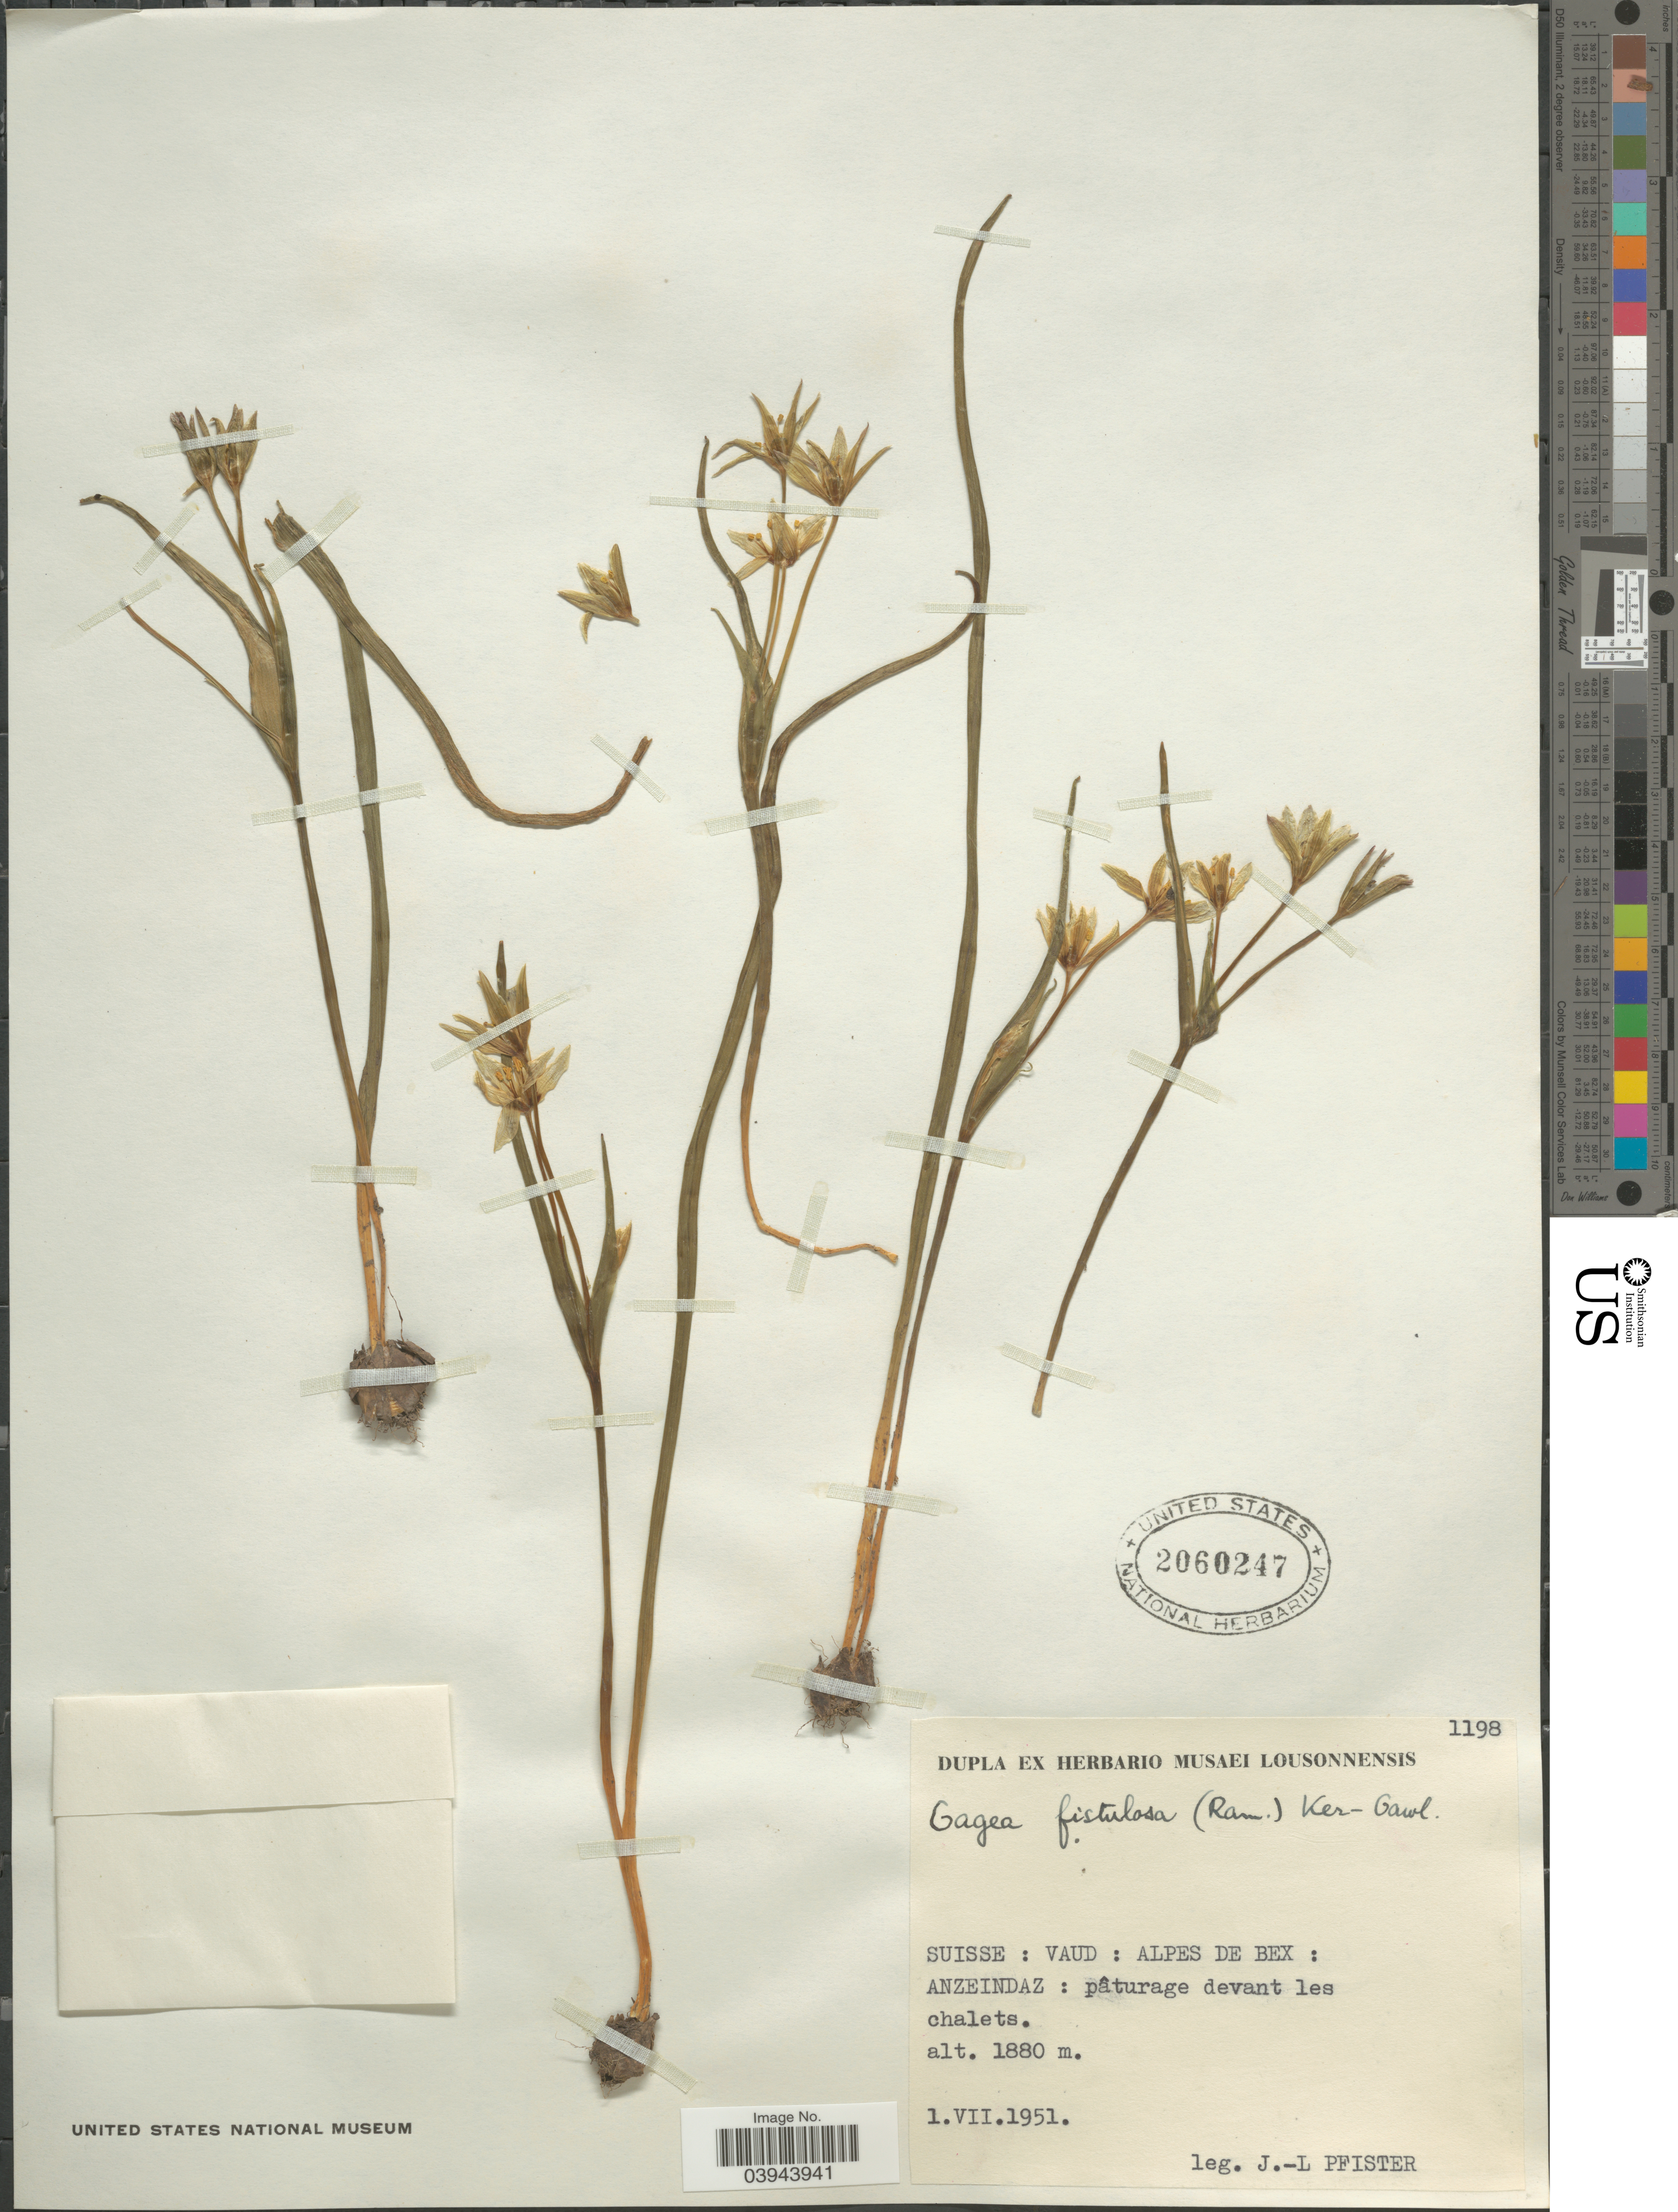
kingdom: Plantae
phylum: Tracheophyta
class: Liliopsida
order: Liliales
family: Liliaceae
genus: Gagea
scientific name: Gagea fistulosa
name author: (Ramond ex DC.) Ker Gawl.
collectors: J. Pfister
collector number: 1198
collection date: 1951-07-01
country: Switzerland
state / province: Vaud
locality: Suisse: Alpes de Bex: Anzeindaz.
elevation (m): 1880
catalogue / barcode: US 2060247